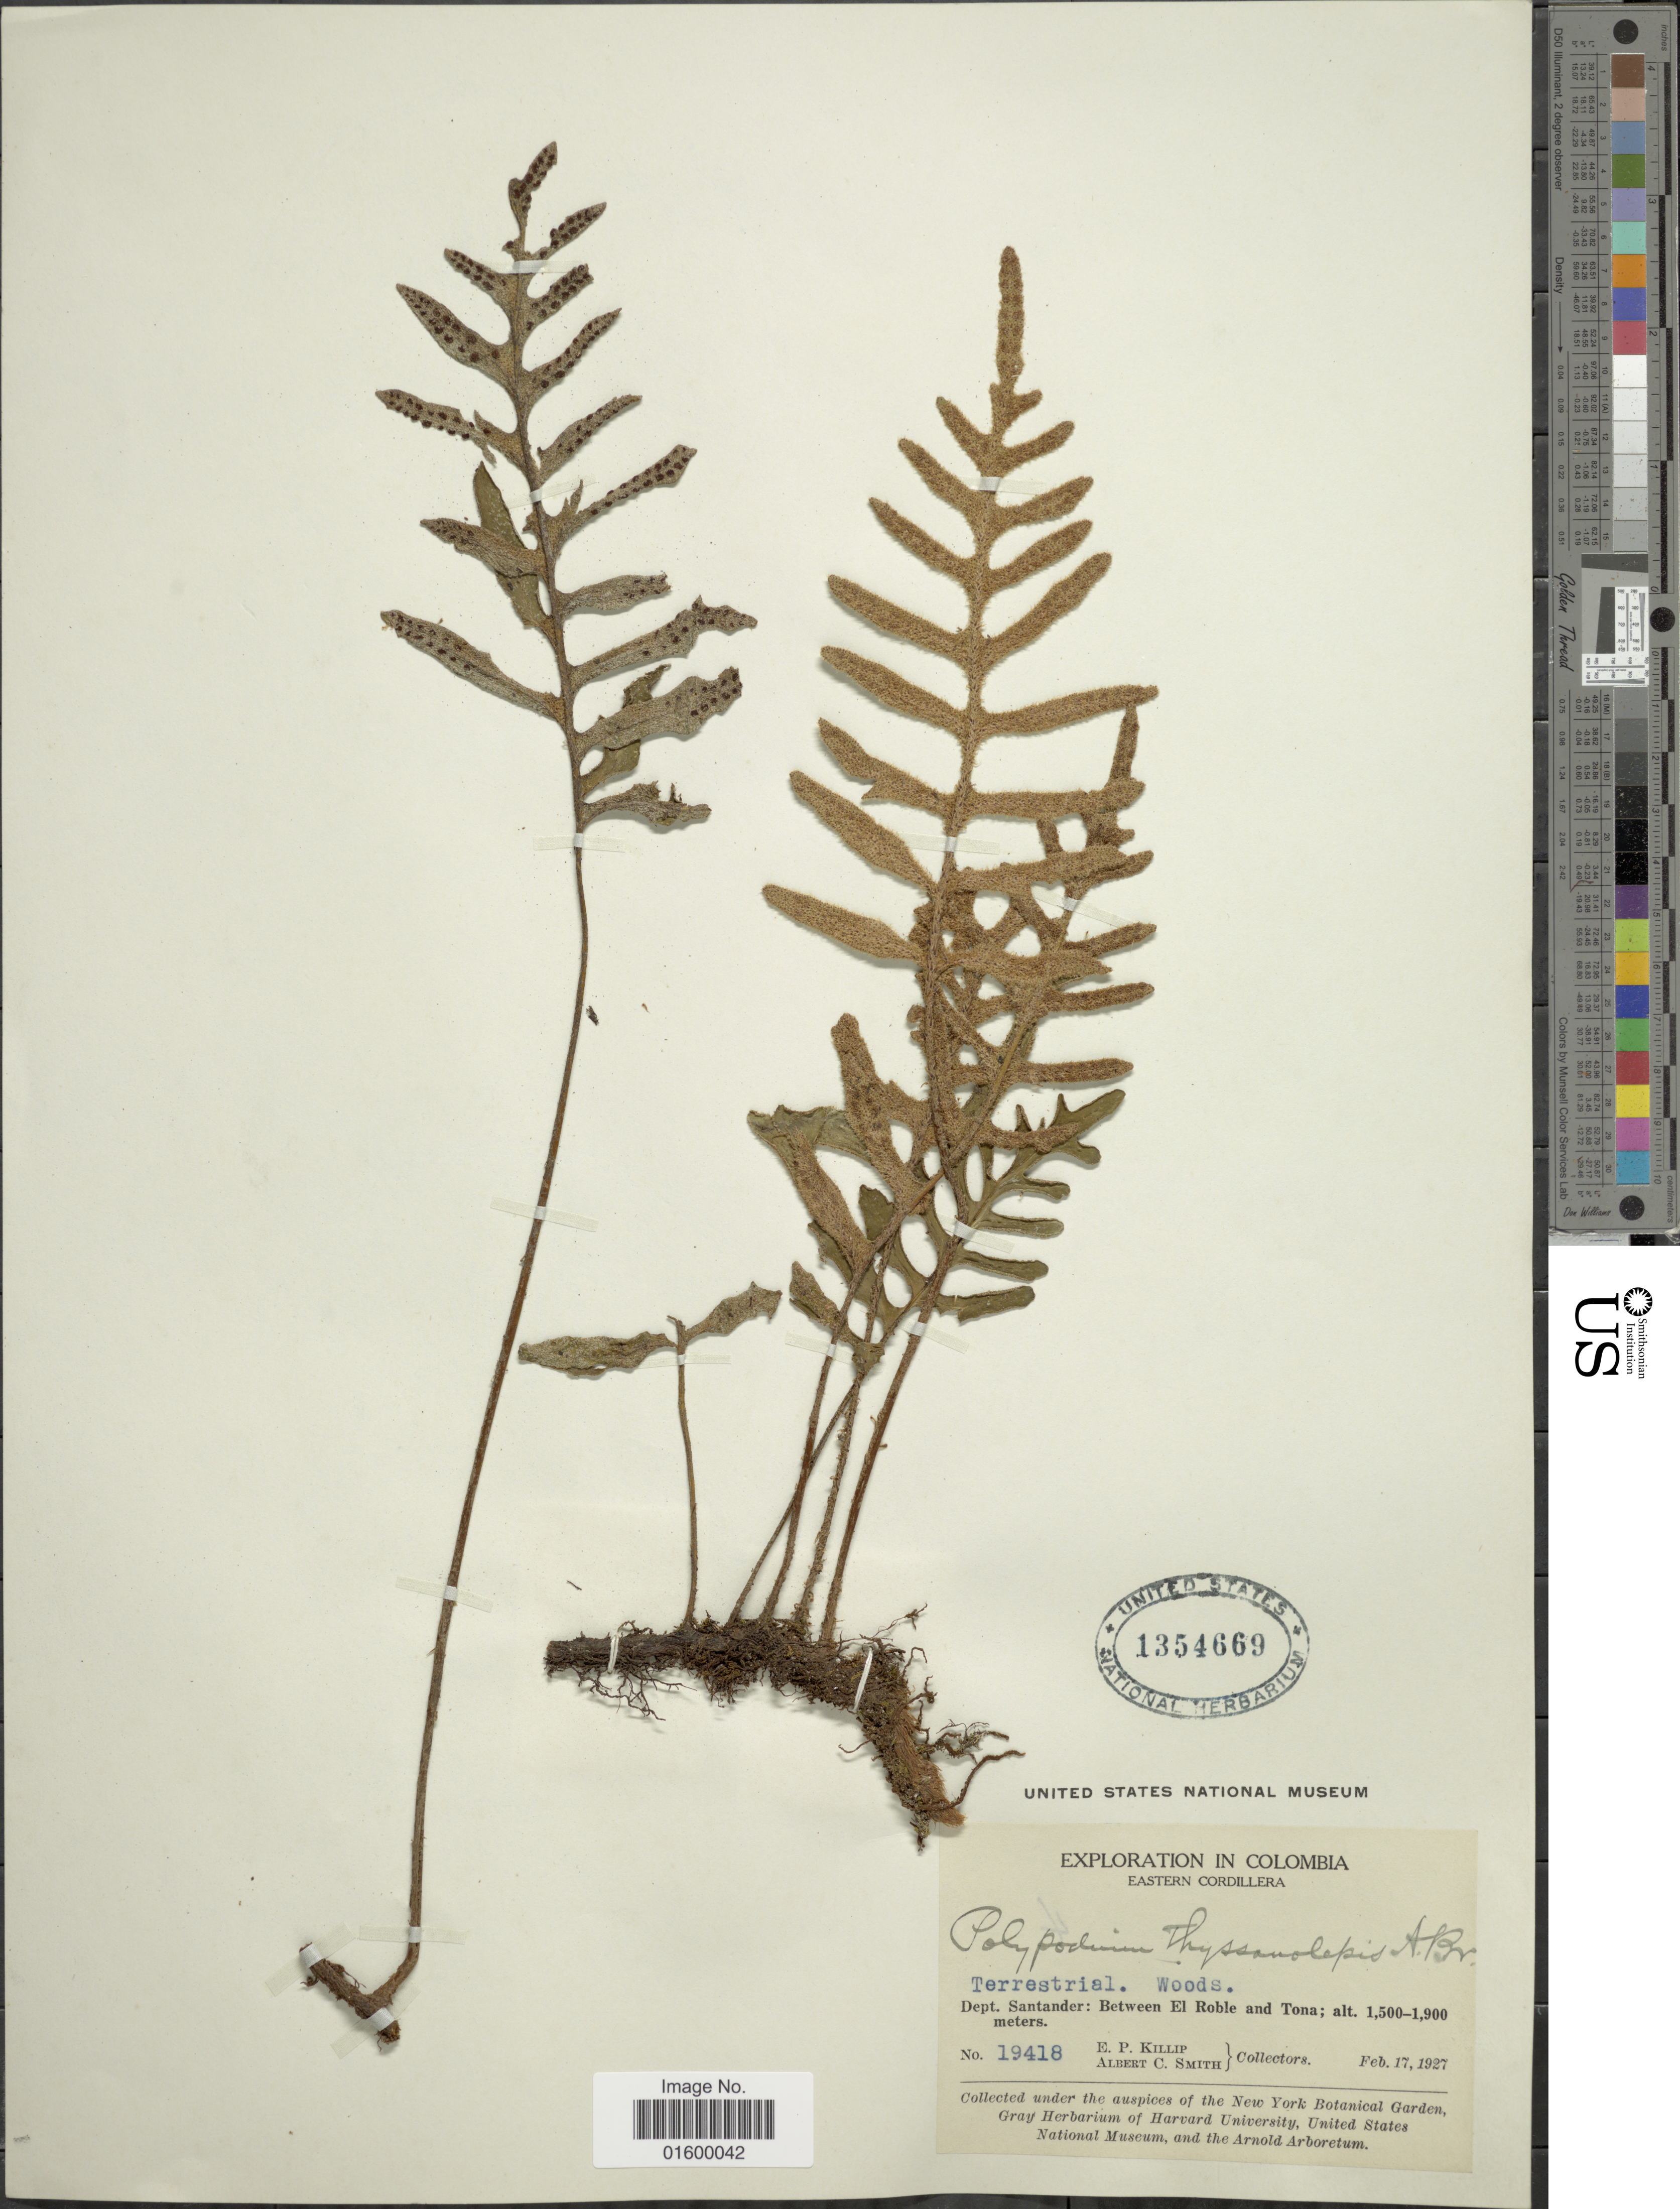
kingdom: Plantae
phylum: Tracheophyta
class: Polypodiopsida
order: Polypodiales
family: Polypodiaceae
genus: Pleopeltis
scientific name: Pleopeltis thyssanolepis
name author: (A. Braun ex Klotzsch) E.G. Andrews & Windham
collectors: E. P. Killip & A. C. Smith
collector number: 19418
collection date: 1927-02-17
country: Colombia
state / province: Santander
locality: Eastern Cordillera, Dept. Santander: between El Robe and Tona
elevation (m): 1500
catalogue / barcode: US 1354669